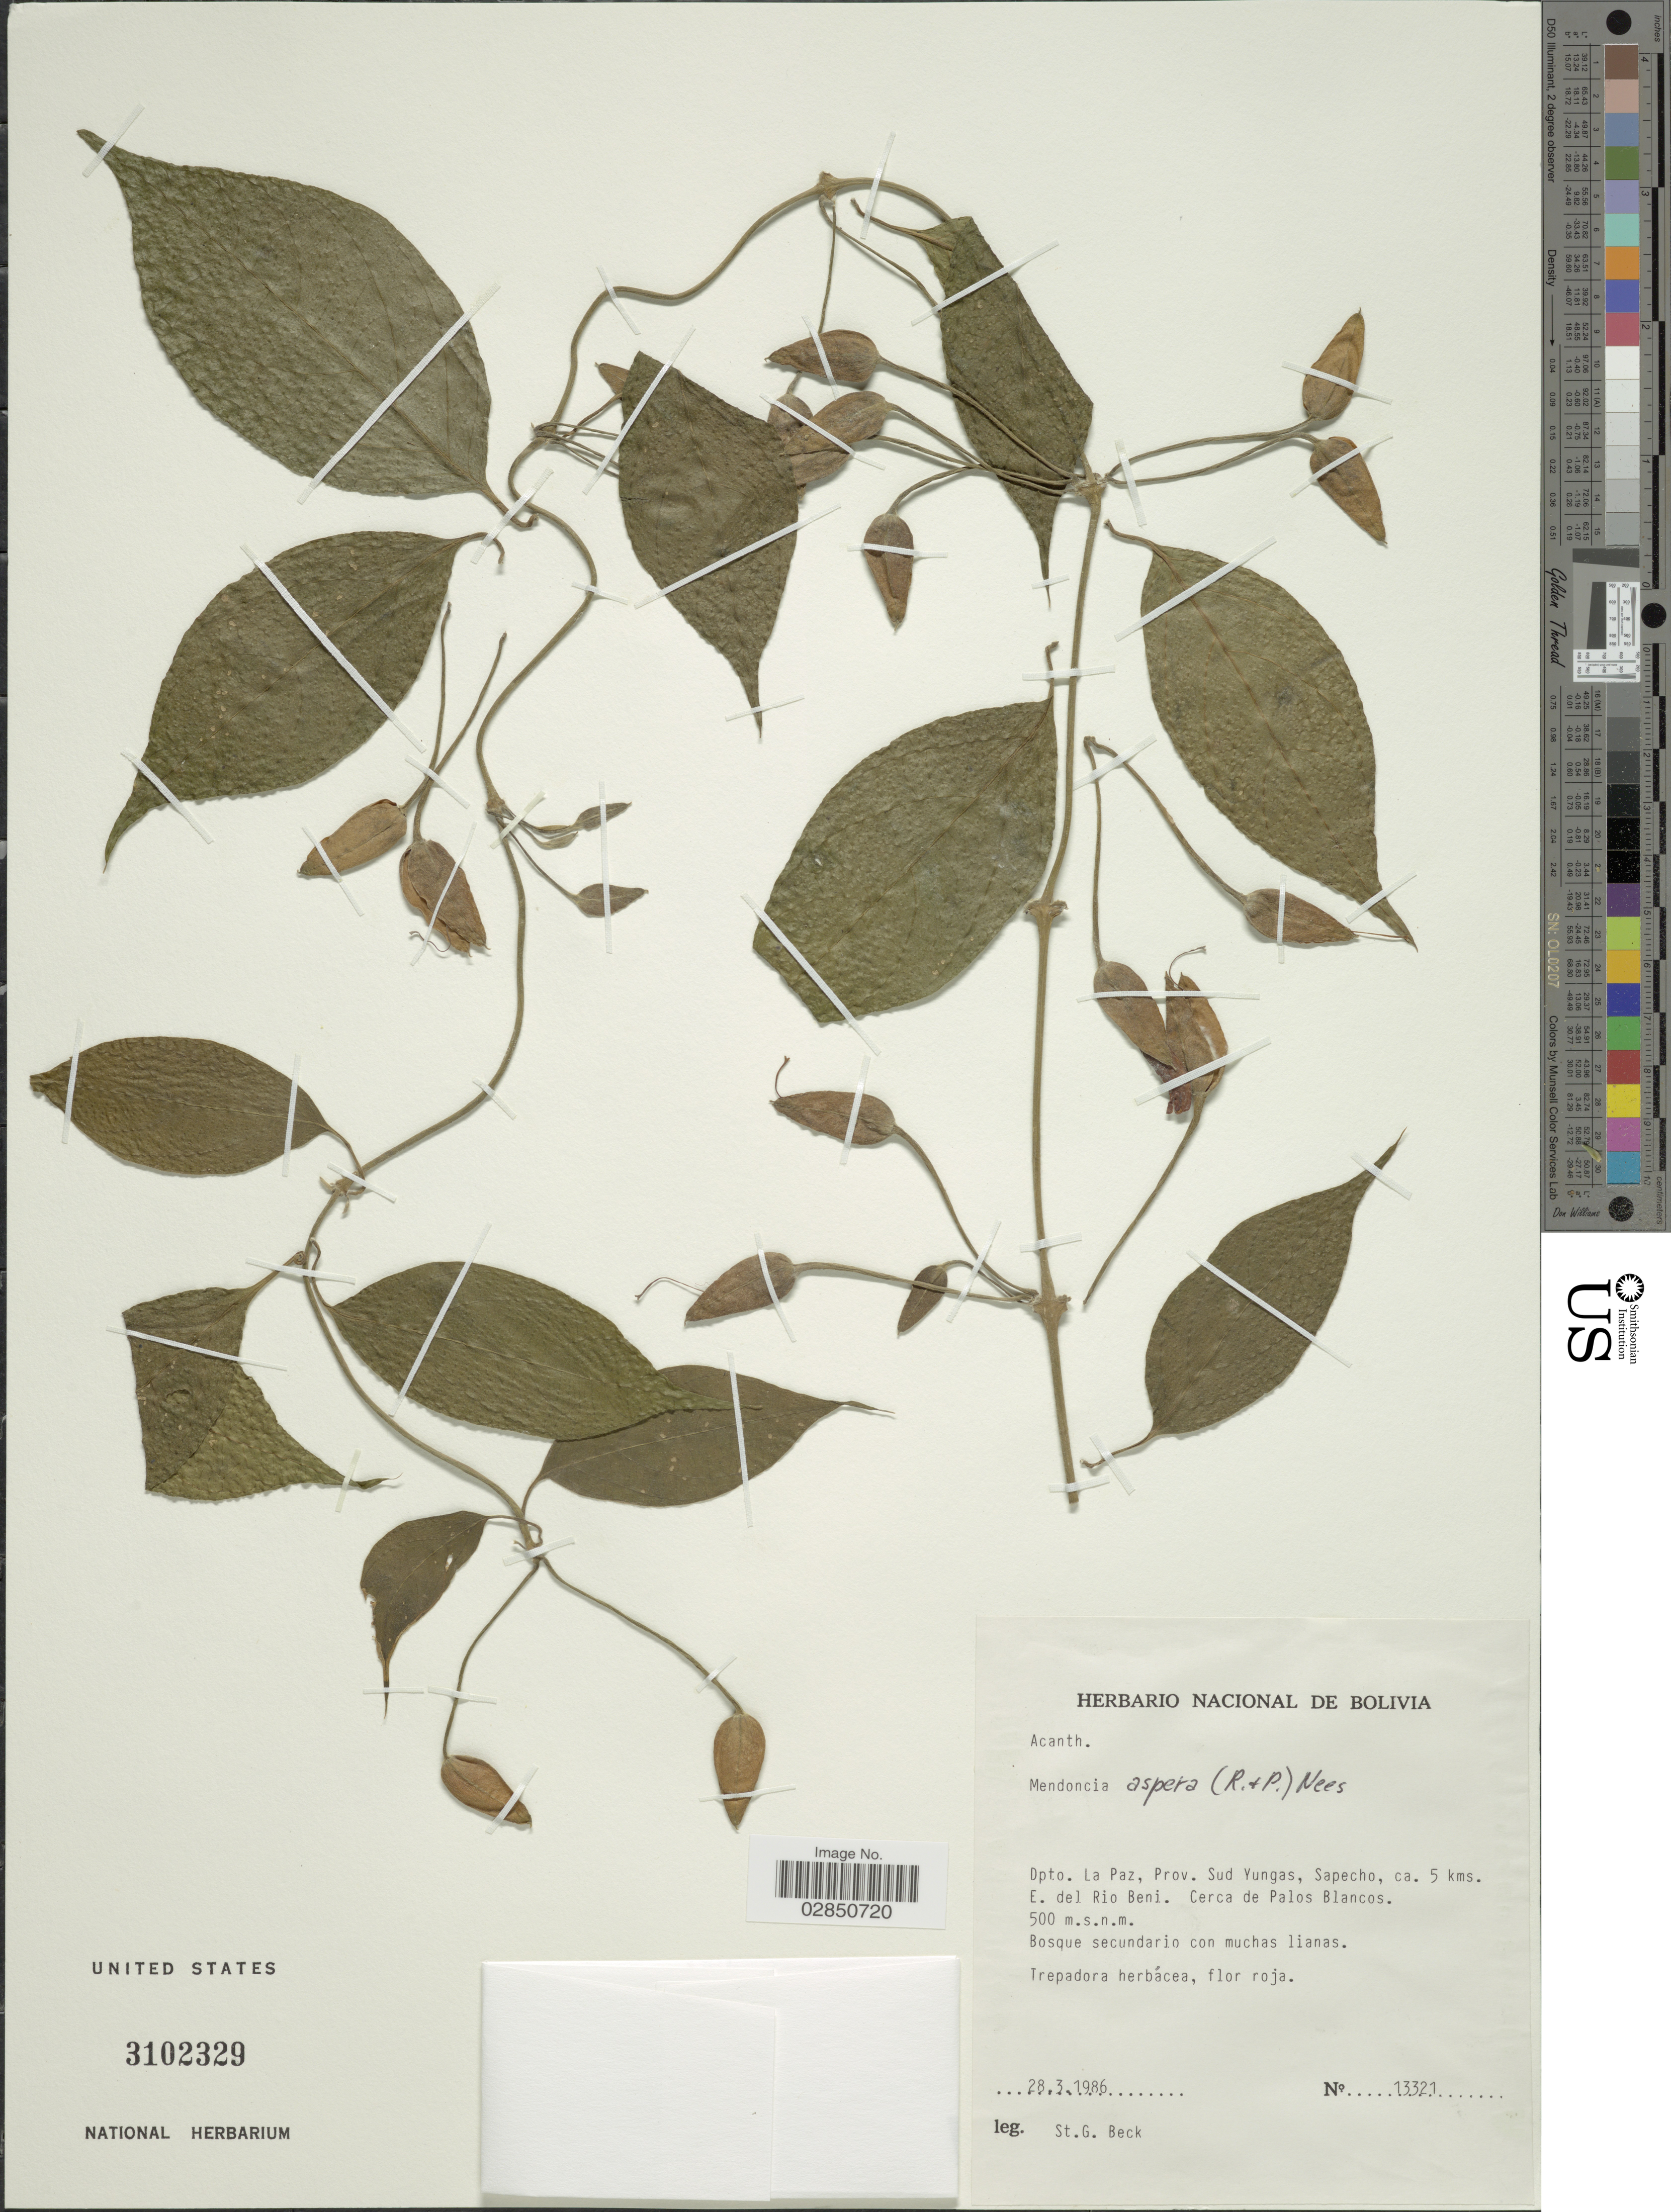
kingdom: Plantae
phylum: Tracheophyta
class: Magnoliopsida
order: Lamiales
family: Acanthaceae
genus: Mendoncia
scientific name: Mendoncia aspera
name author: (Ruiz & Pav.) Nees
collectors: S. G. Beck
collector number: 13321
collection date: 1986-03-28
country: Bolivia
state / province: La Paz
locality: Dpto. La Paz, Prov. Sud Yungas, Sapecho, ca. 5 kms., E. del Rio Beni, Cerca de Palos Blancos.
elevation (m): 500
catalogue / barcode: US 3102329